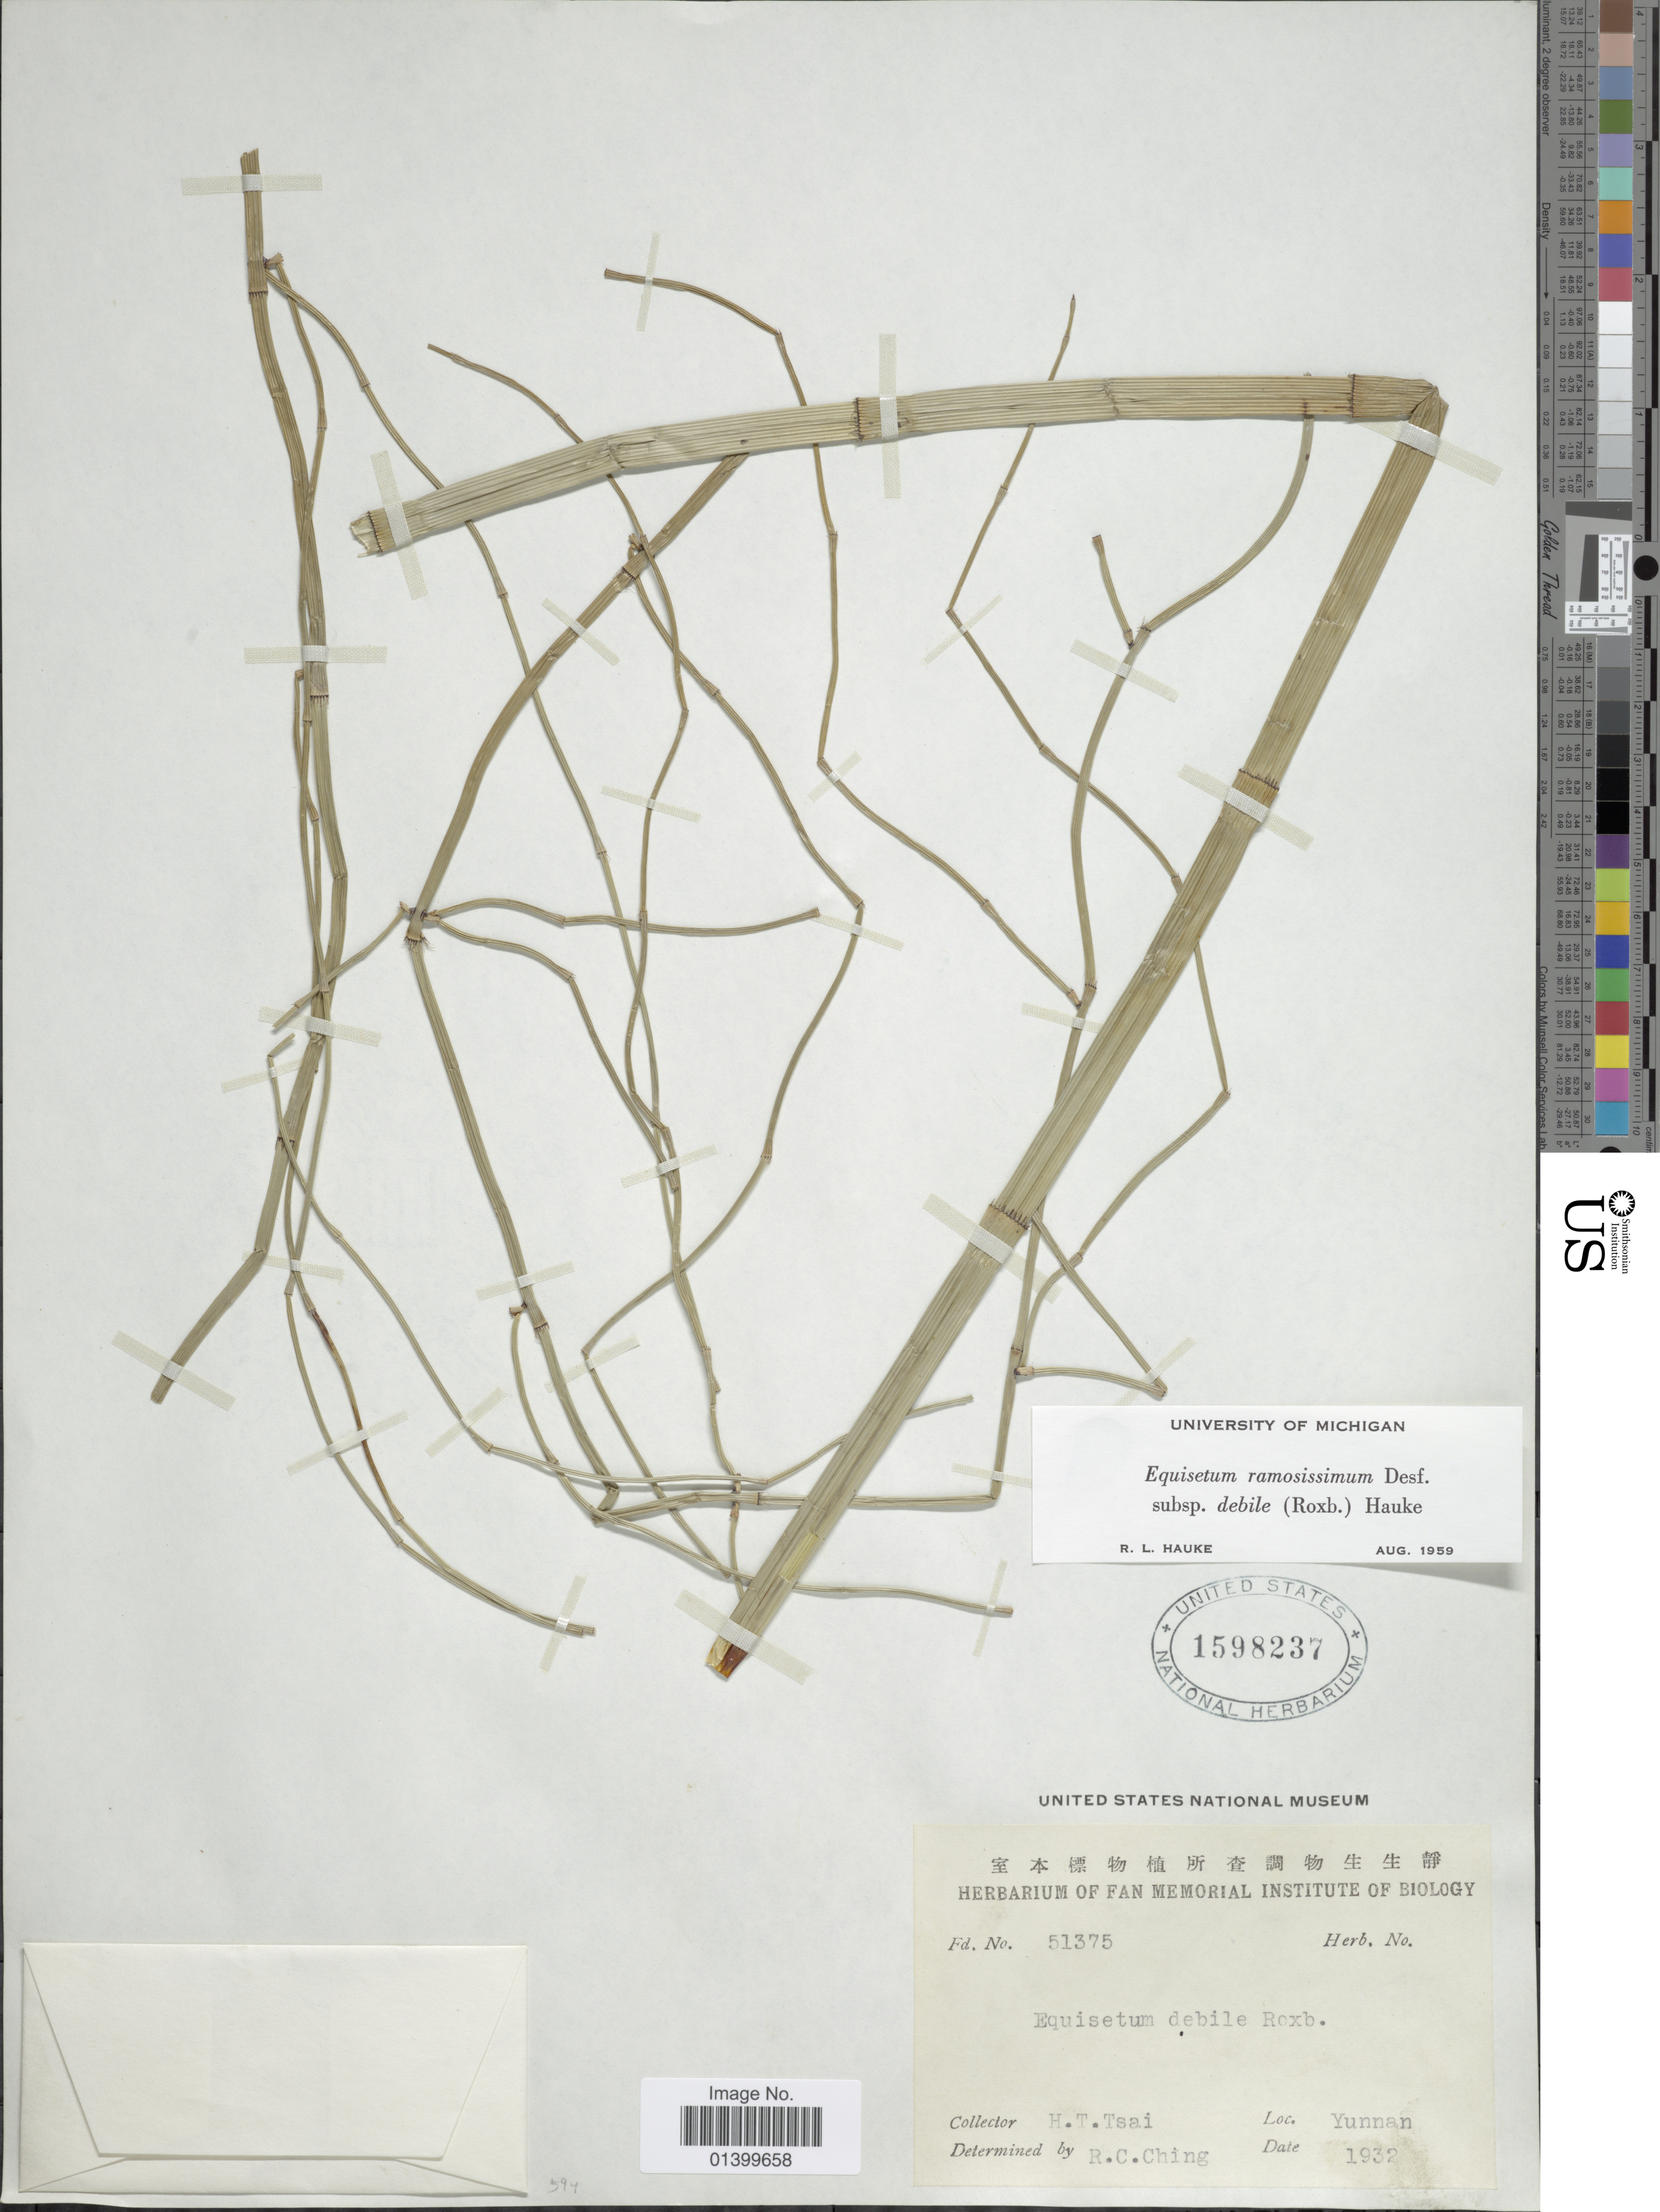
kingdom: Plantae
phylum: Tracheophyta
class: Polypodiopsida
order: Equisetales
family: Equisetaceae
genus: Equisetum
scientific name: Equisetum ramosissimum subsp. debile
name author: (Roxb. ex Vaucher) Hauke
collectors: H. Tsai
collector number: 51375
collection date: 1932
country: China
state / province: Yunnan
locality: Yunnan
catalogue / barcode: US 1598237